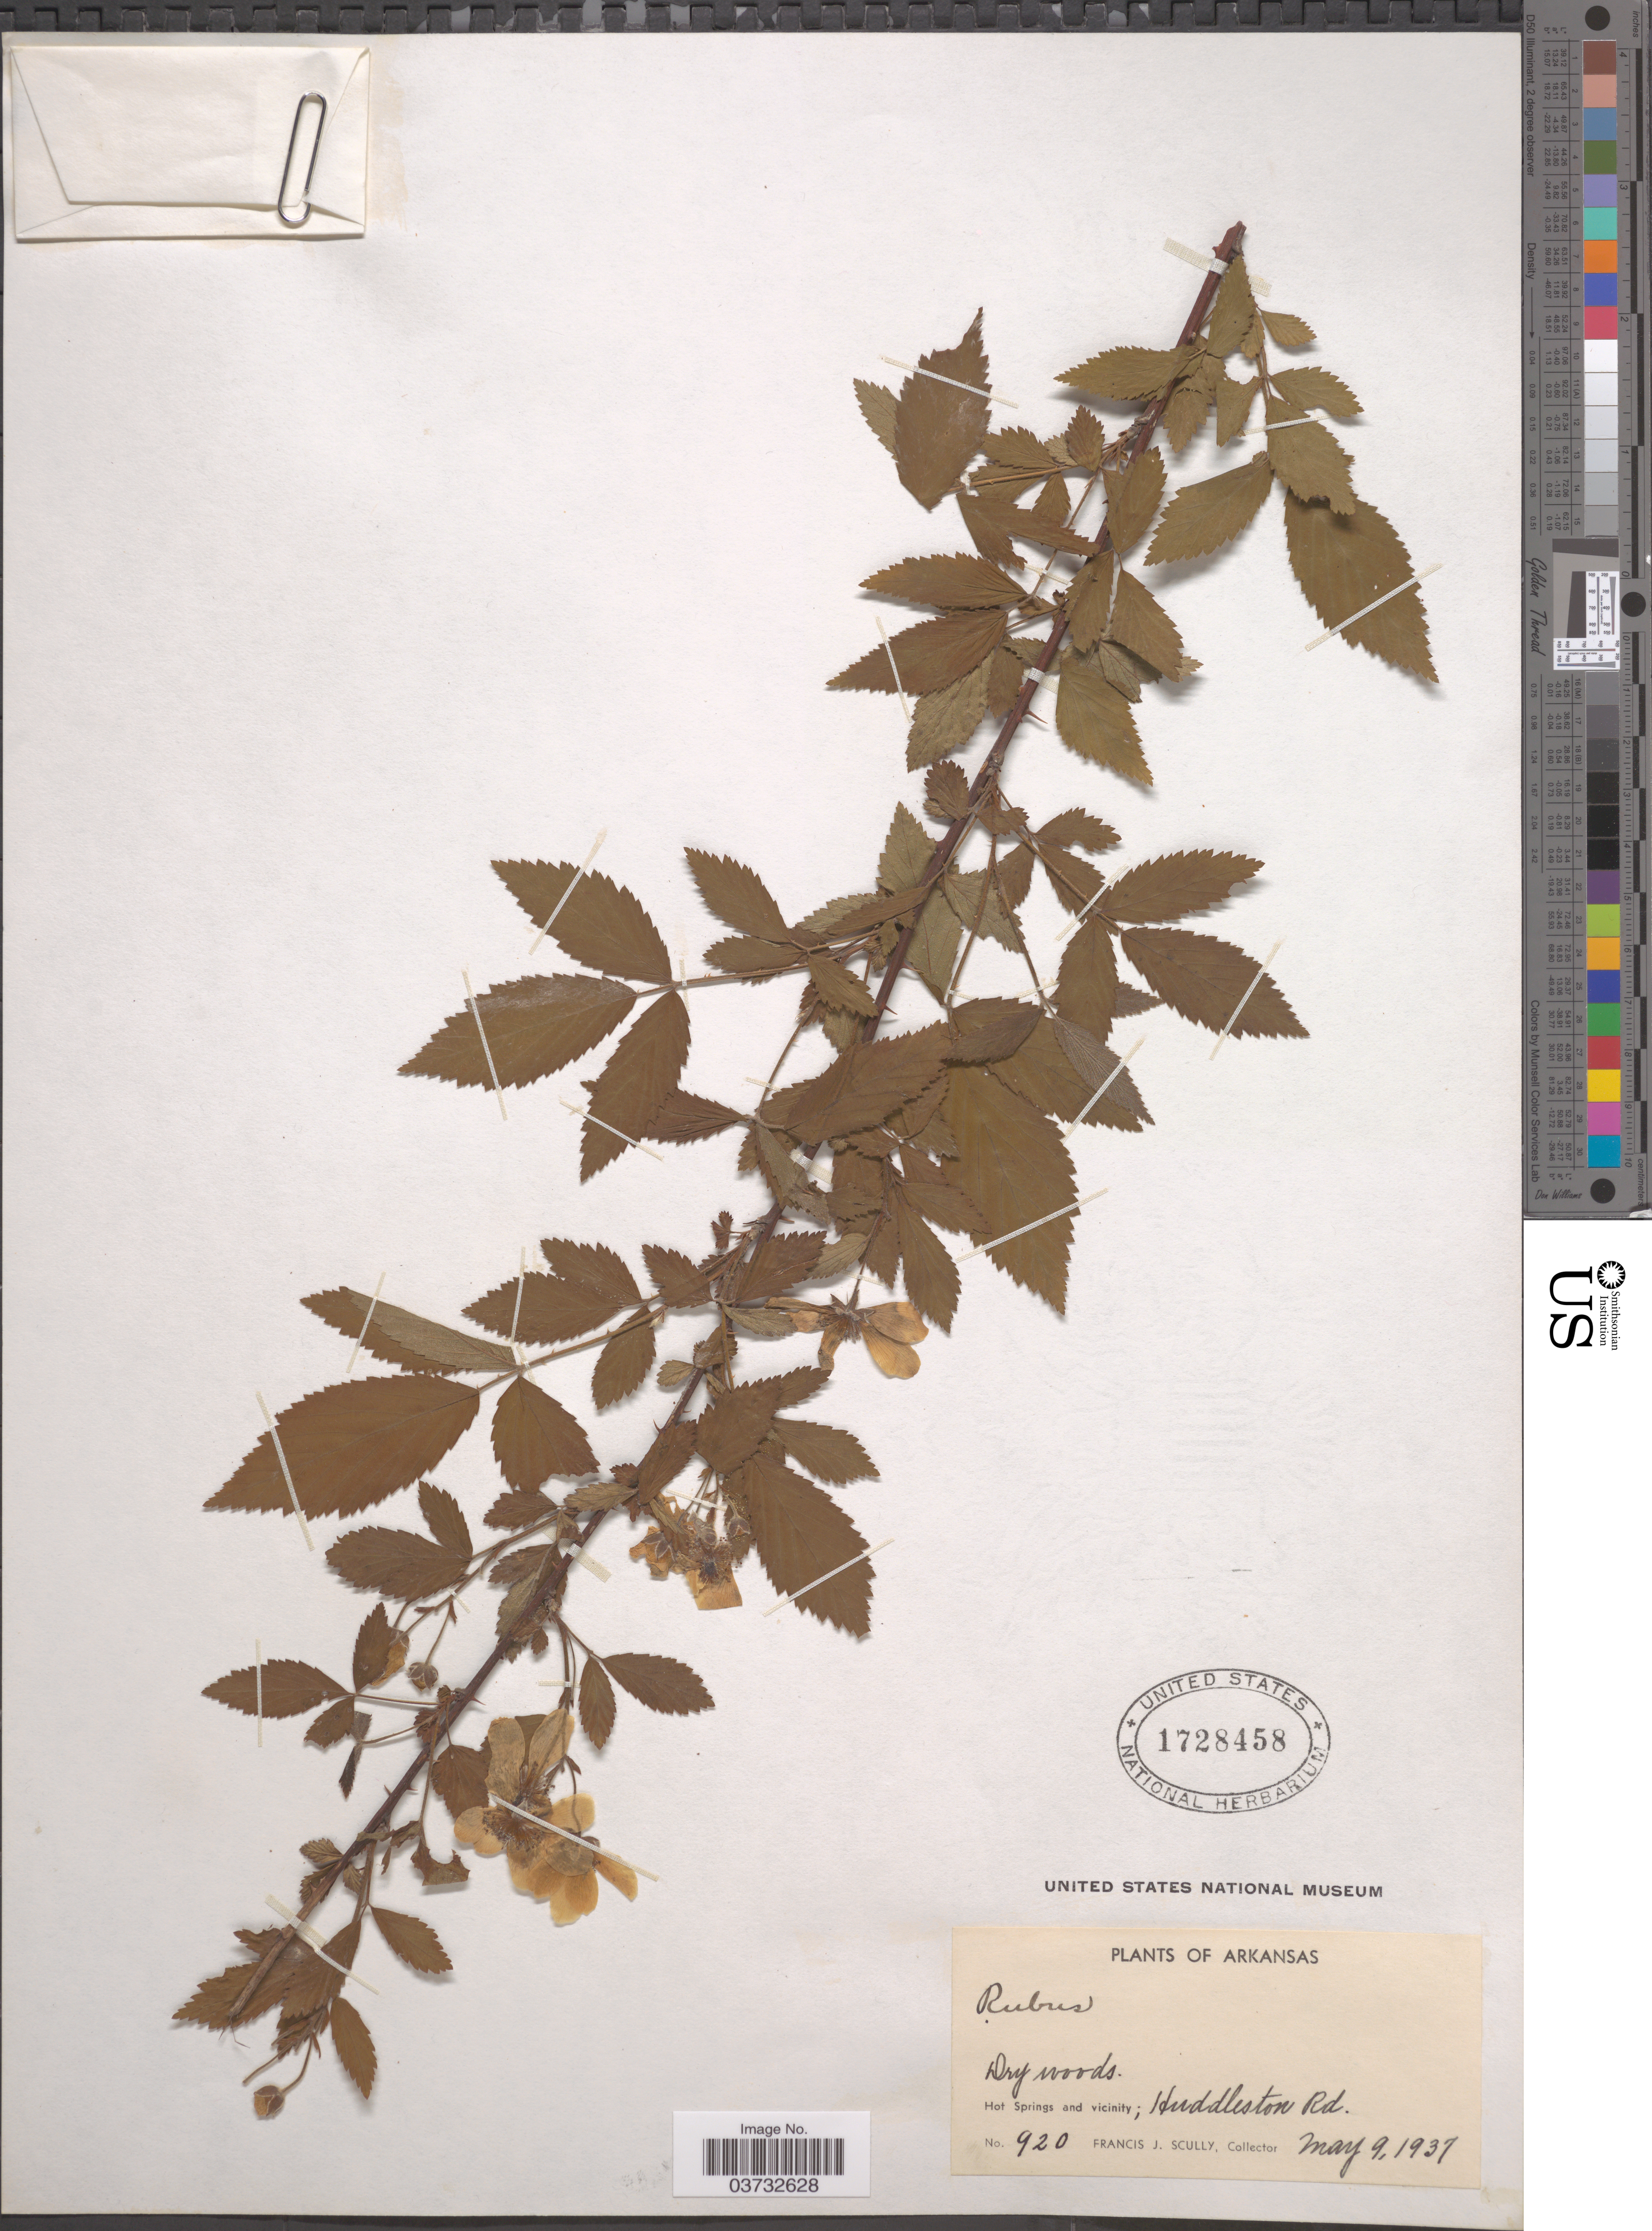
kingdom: Plantae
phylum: Tracheophyta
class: Magnoliopsida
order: Rosales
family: Rosaceae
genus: Rubus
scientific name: Rubus sp.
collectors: F. J. Scully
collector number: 920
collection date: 1937-05-09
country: United States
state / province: Arkansas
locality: Hot Springs and vicinity; Huddleston Rd.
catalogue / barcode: US 1728458